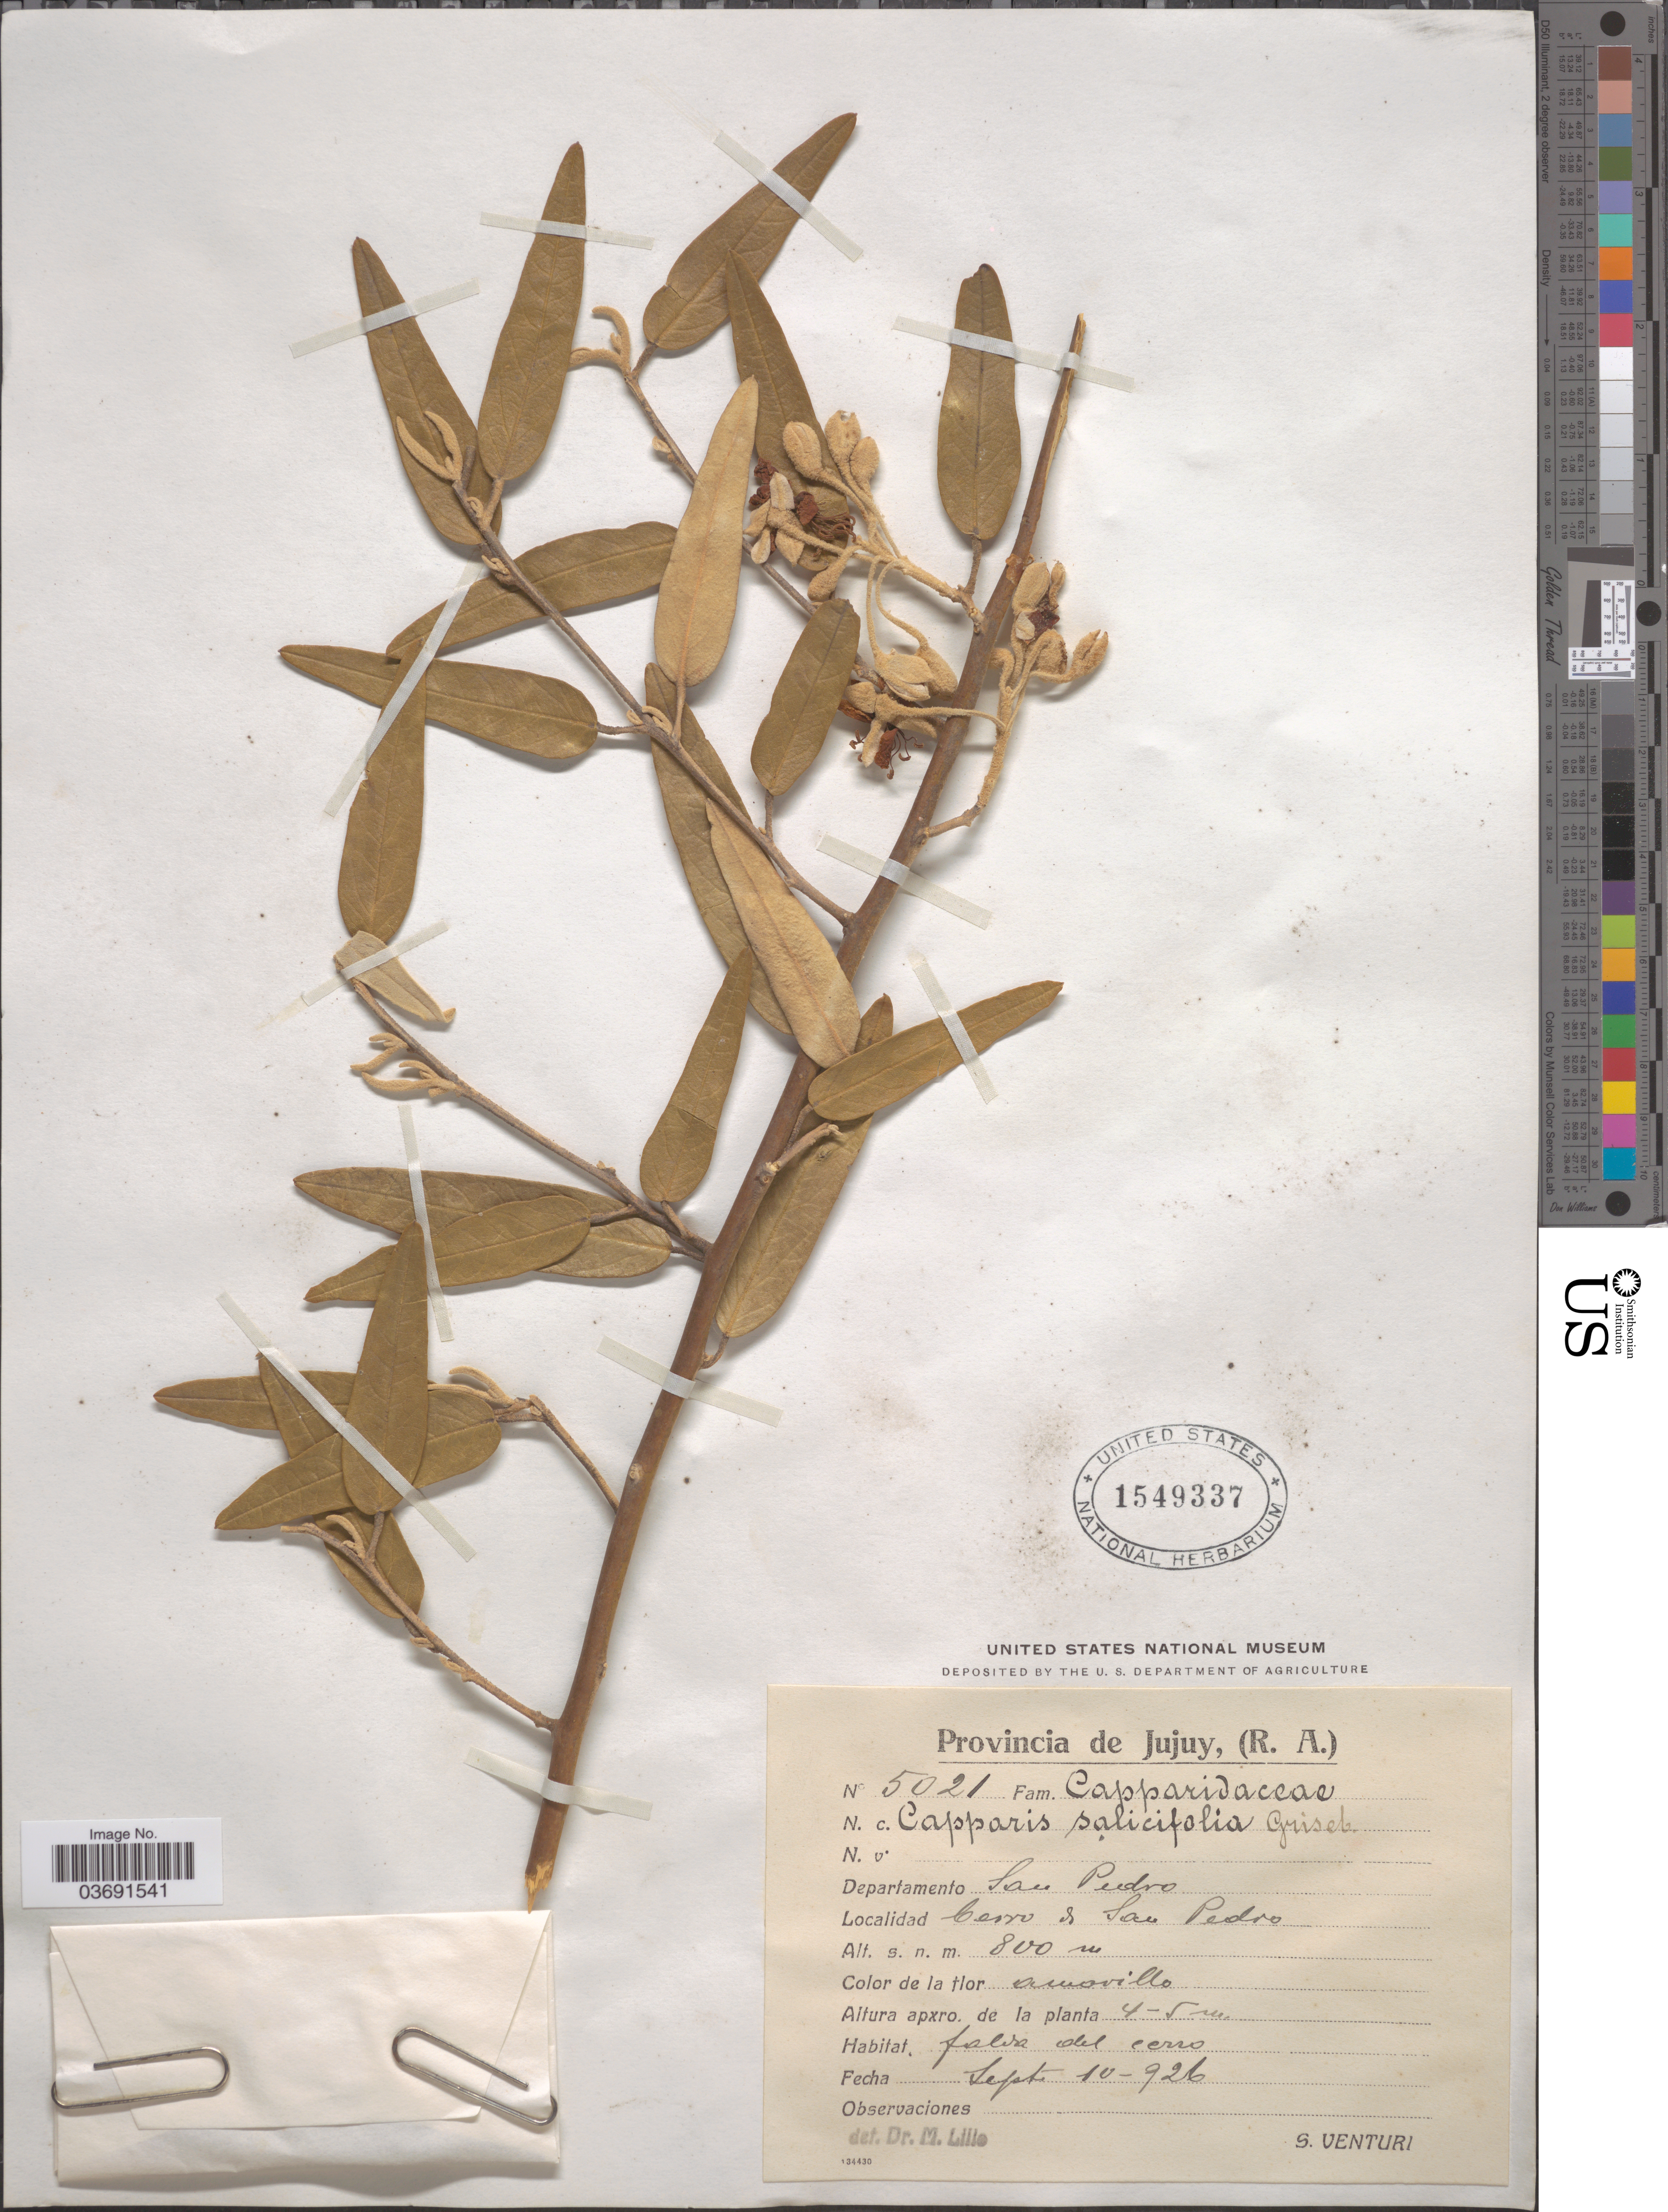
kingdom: Plantae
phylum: Tracheophyta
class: Magnoliopsida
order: Brassicales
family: Capparaceae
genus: Sarcotoxicum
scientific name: Sarcotoxicum salicifolium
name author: (Griseb.) Cornejo & Iltis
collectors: S. Venturi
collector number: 5021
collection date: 1926-09-10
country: Argentina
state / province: Jujuy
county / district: San Pedro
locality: Cerro de San Pedro.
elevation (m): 800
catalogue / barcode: US 1549337